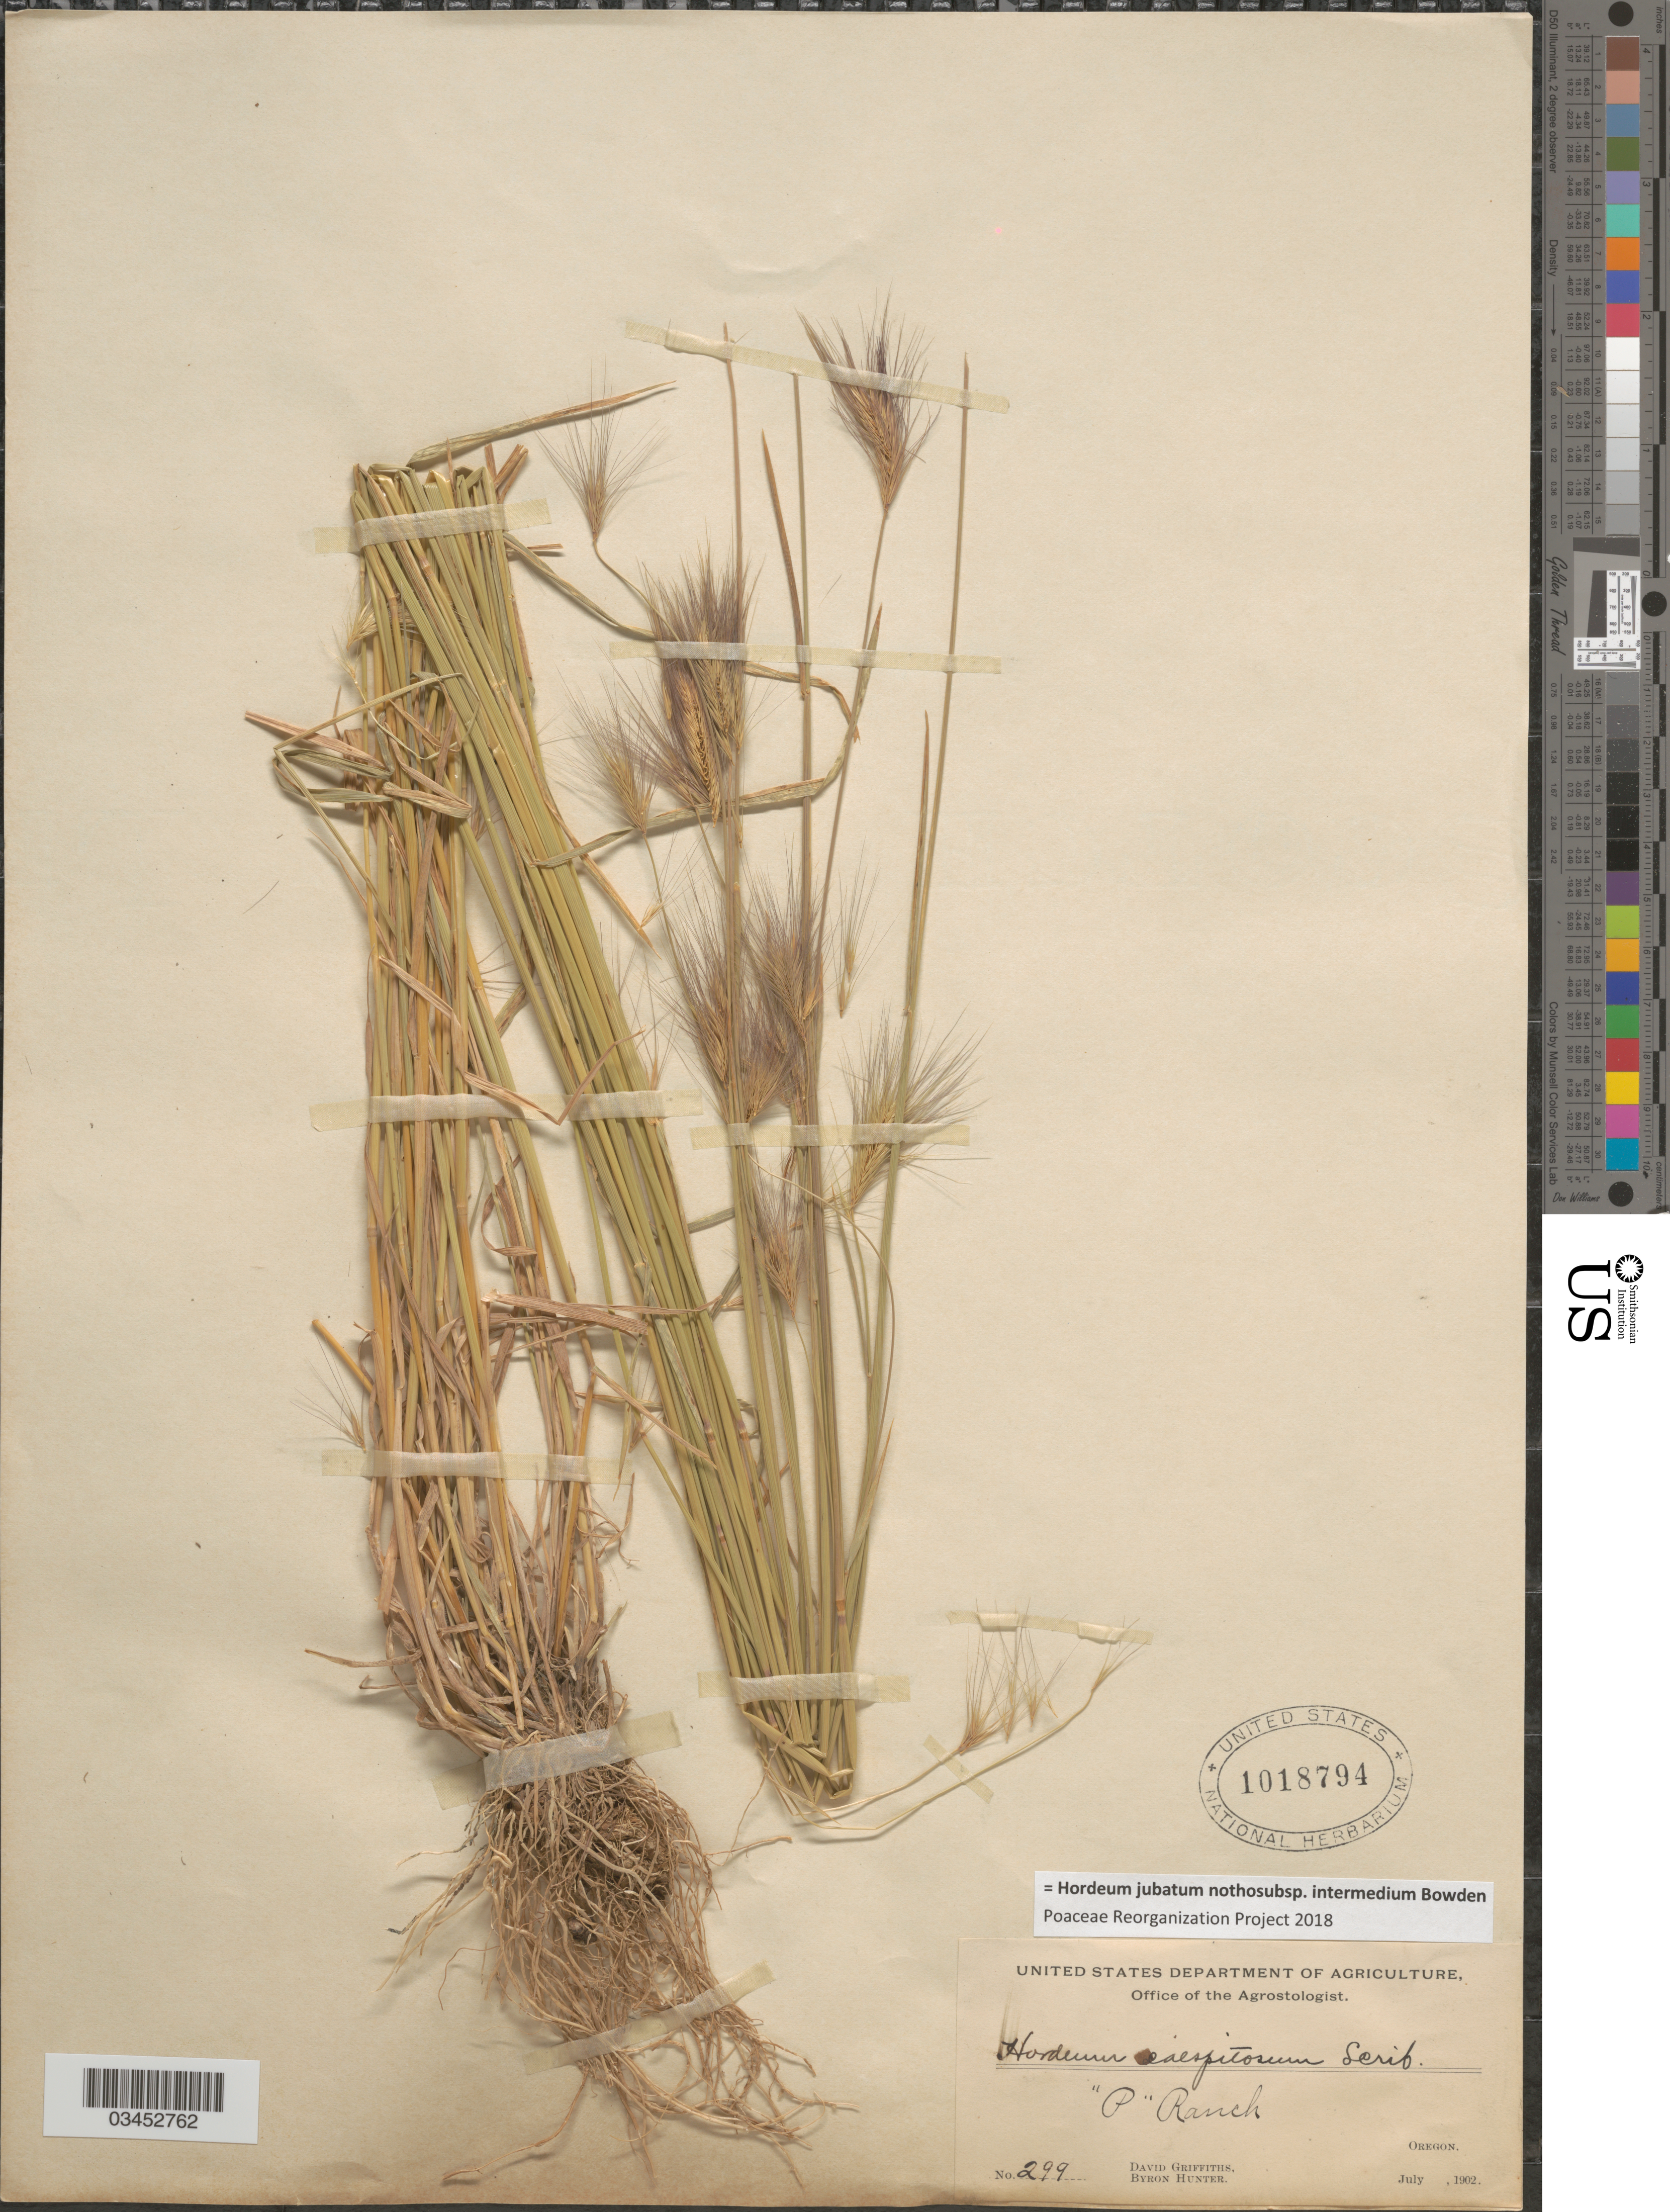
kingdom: Plantae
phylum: Tracheophyta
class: Liliopsida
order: Poales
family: Poaceae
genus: Hordeum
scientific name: Hordeum jubatum nothosubsp. intermedium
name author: Bowden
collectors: D. Griffiths & B. Hunter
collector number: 299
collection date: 1902-07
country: United States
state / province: Oregon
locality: P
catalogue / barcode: US 1018794